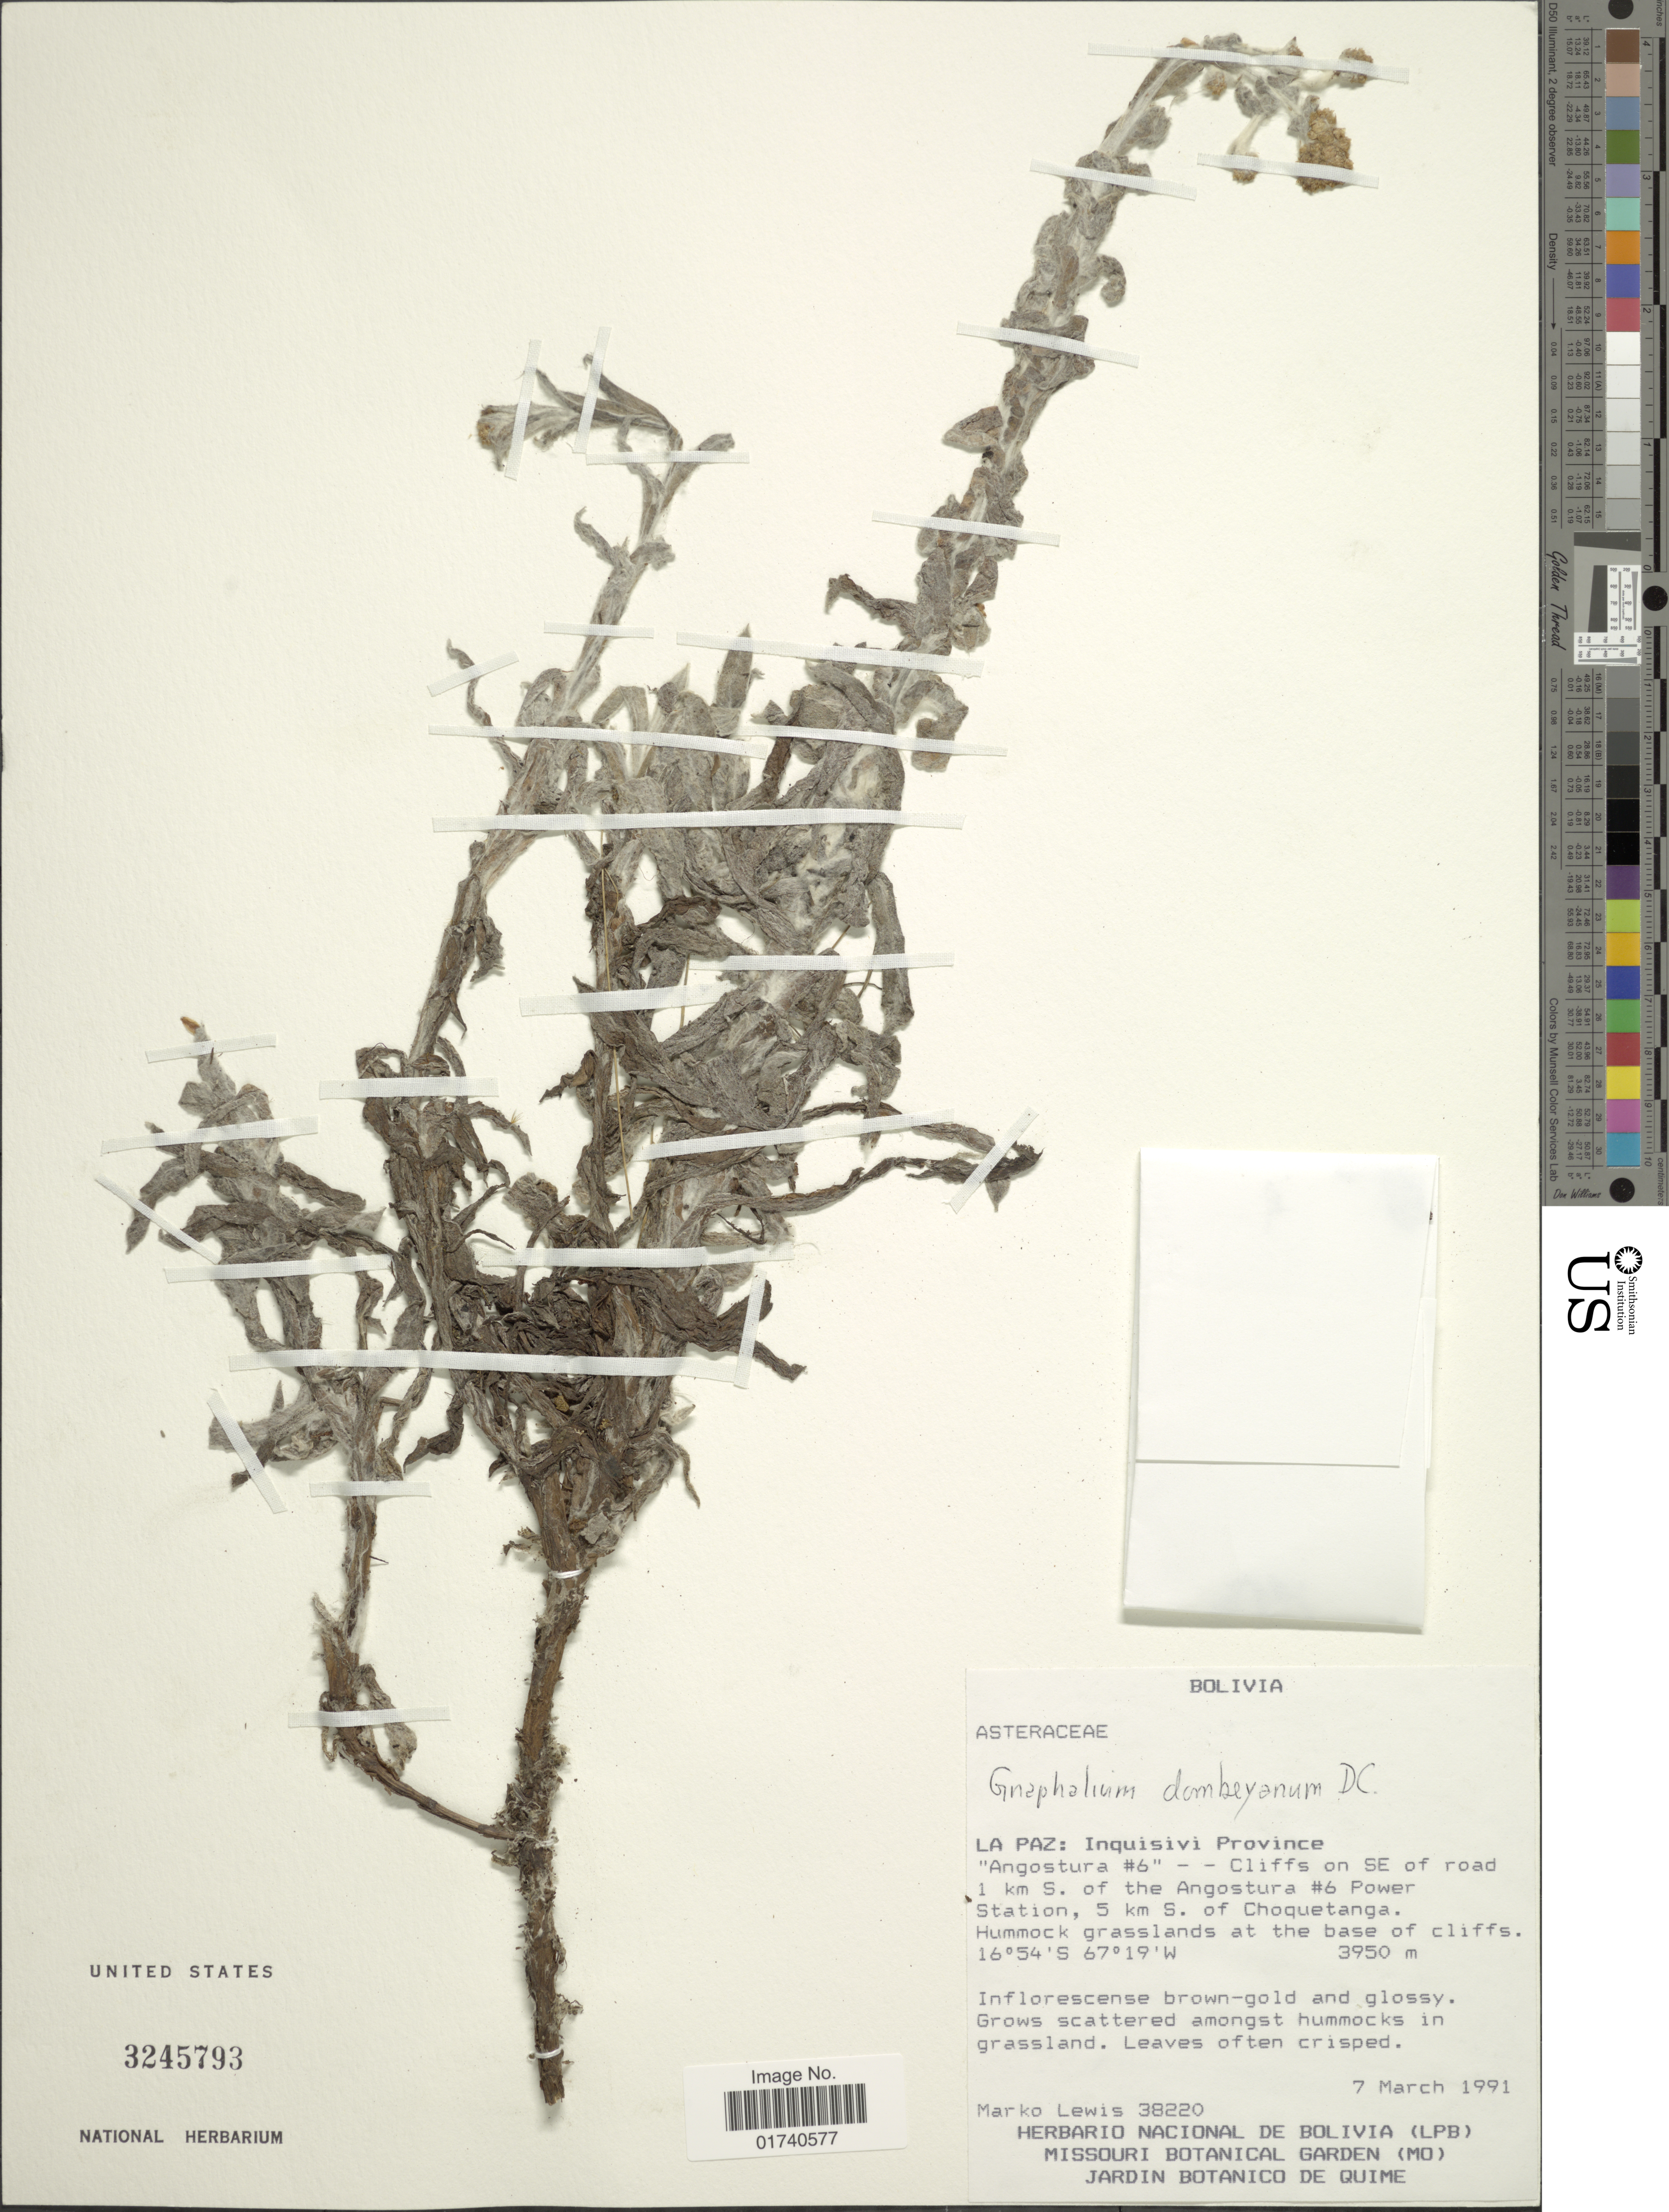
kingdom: Plantae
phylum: Tracheophyta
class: Magnoliopsida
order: Asterales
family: Asteraceae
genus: Pseudognaphalium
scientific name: Pseudognaphalium dombeyanum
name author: (DC.) Anderb.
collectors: M. A. Lewis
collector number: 38220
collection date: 1991-03-07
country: Bolivia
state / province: La Paz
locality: Inquisivi Province. 'Angostura #6' - - Cliffs on SE of road 1 km S. of the Angostura #6 Power Station, 5 km S. of Choquetanga.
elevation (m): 3950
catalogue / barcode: US 3245793